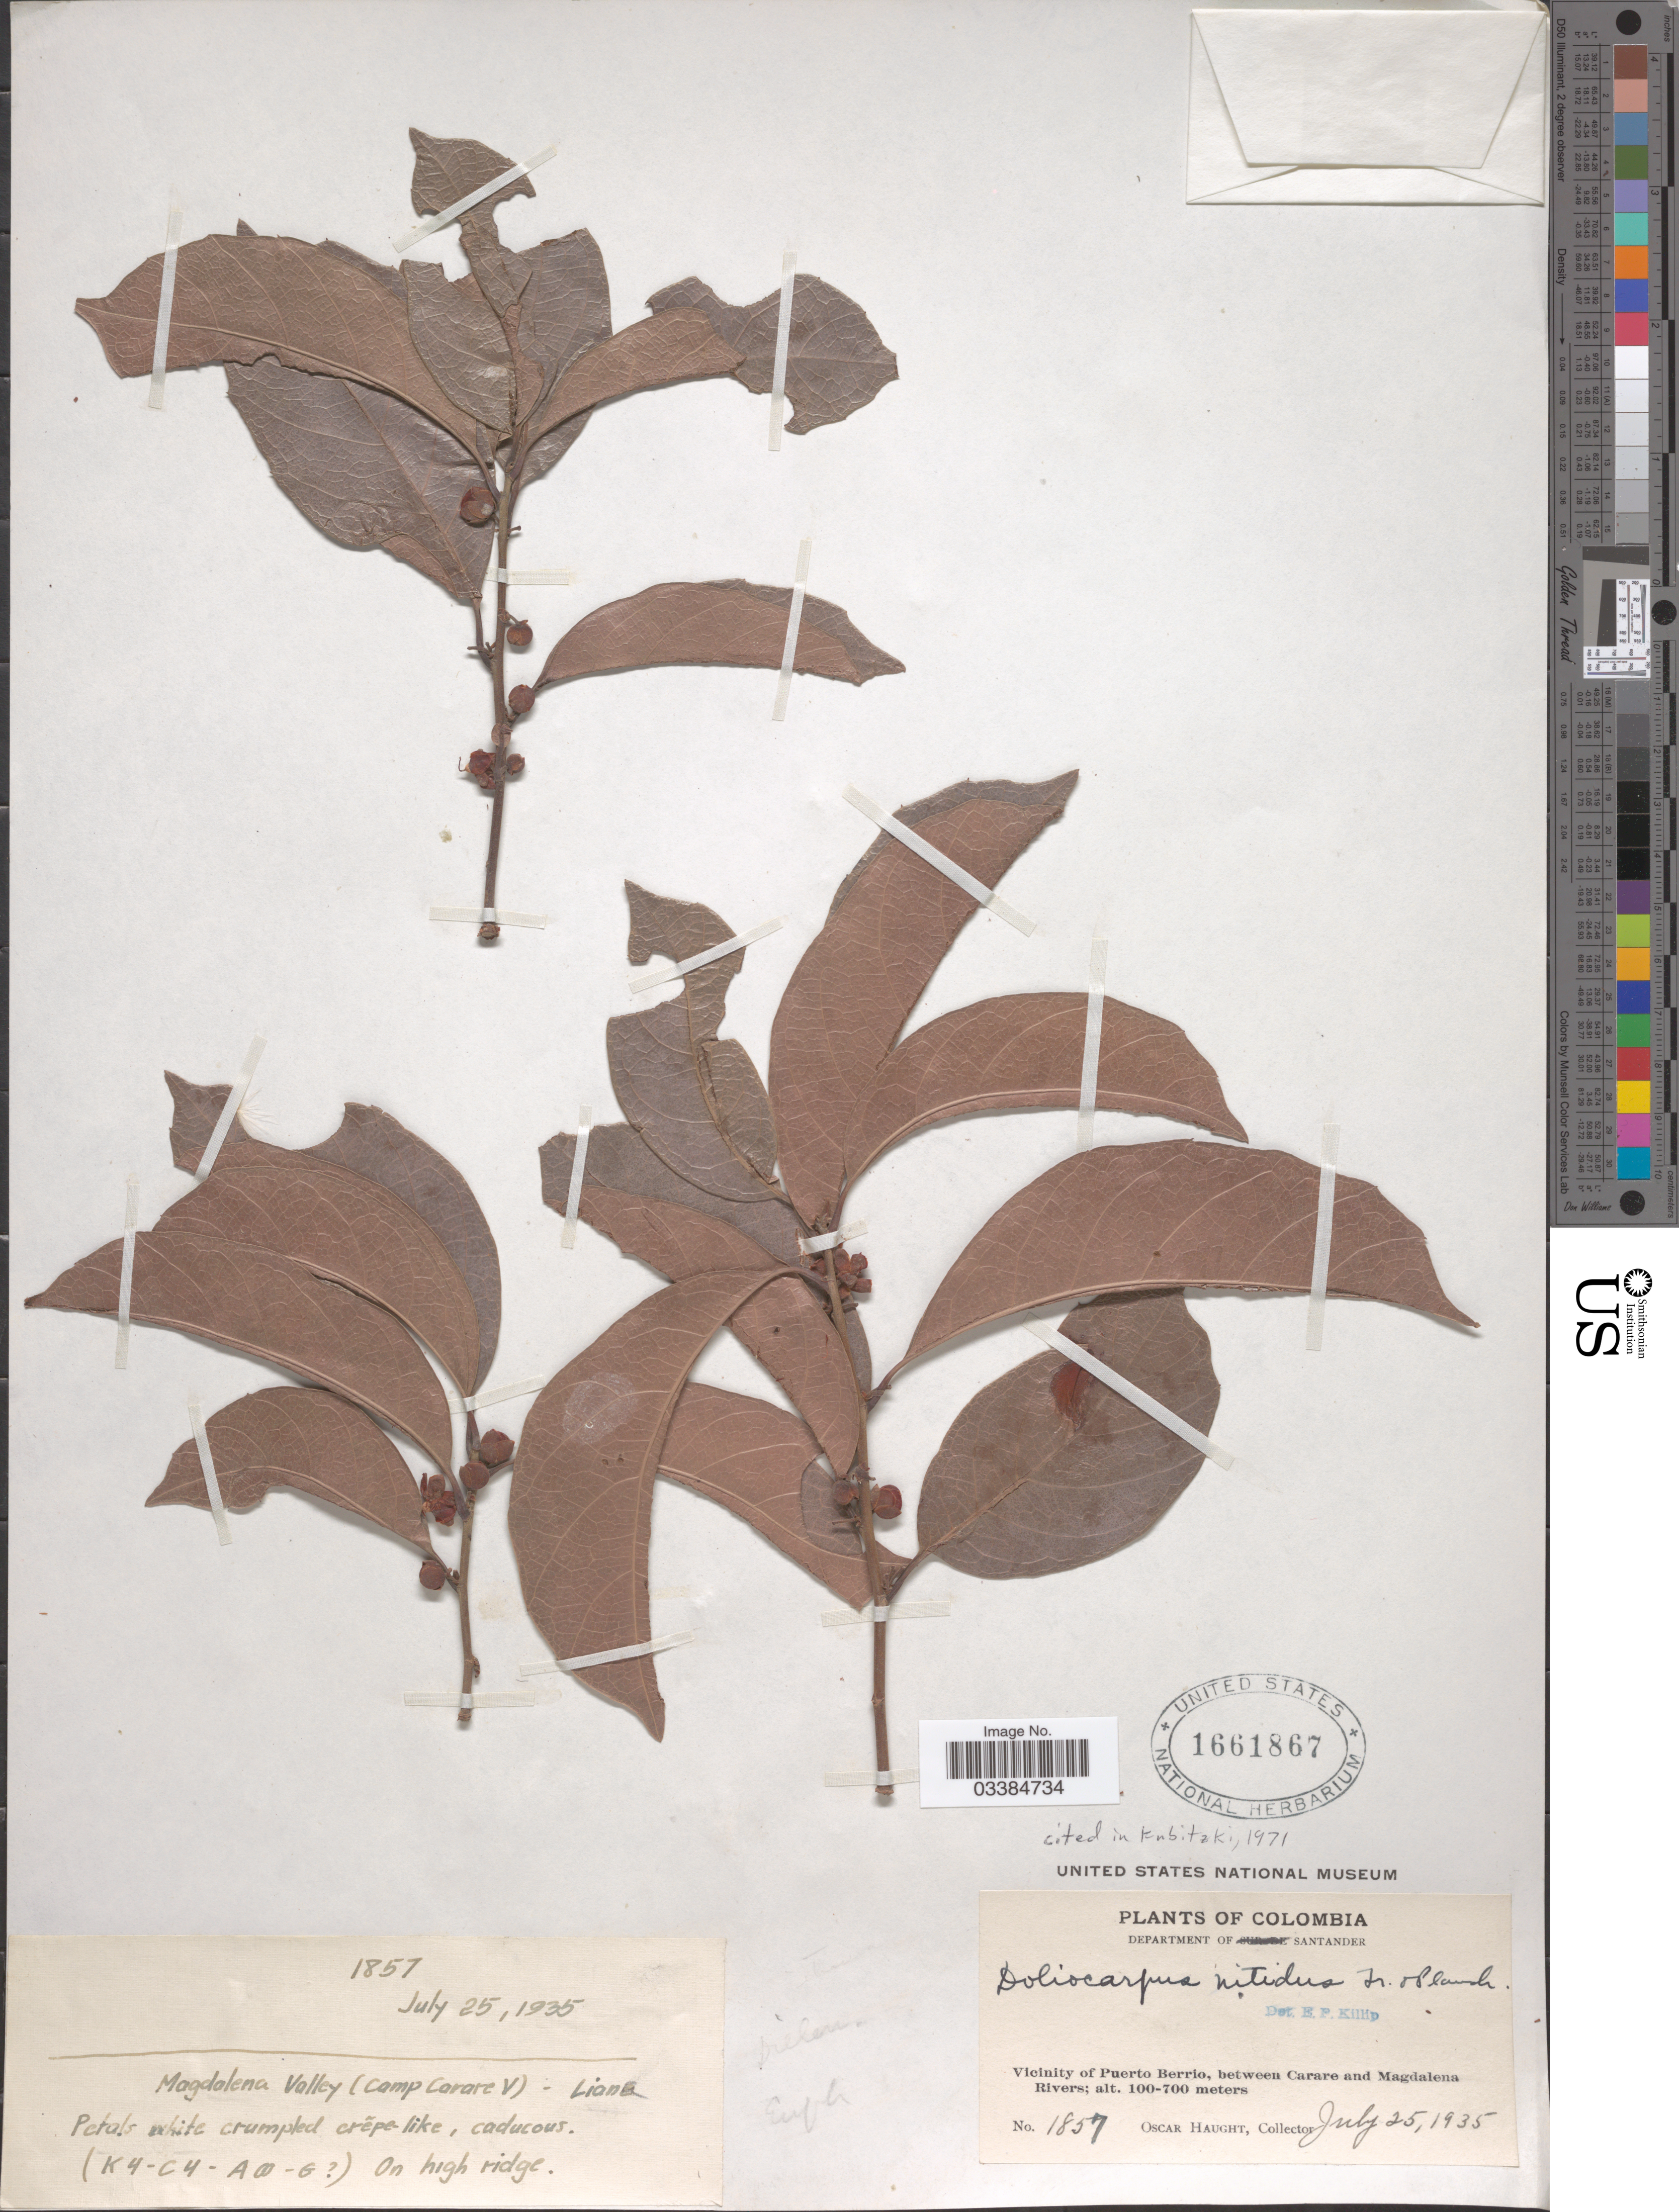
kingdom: Plantae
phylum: Tracheophyta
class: Magnoliopsida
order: Dilleniales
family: Dilleniaceae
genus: Doliocarpus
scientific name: Doliocarpus nitidus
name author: (Triana) Triana & Planch.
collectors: O. Haught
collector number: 1857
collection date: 1935-07-25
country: Colombia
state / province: Santander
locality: Magdalena Valley (Camp Carare V). Department of Santander, Vicinity of Puerto Berrio, between Carare and Magdalena Rivers.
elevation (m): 100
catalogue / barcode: US 1661867